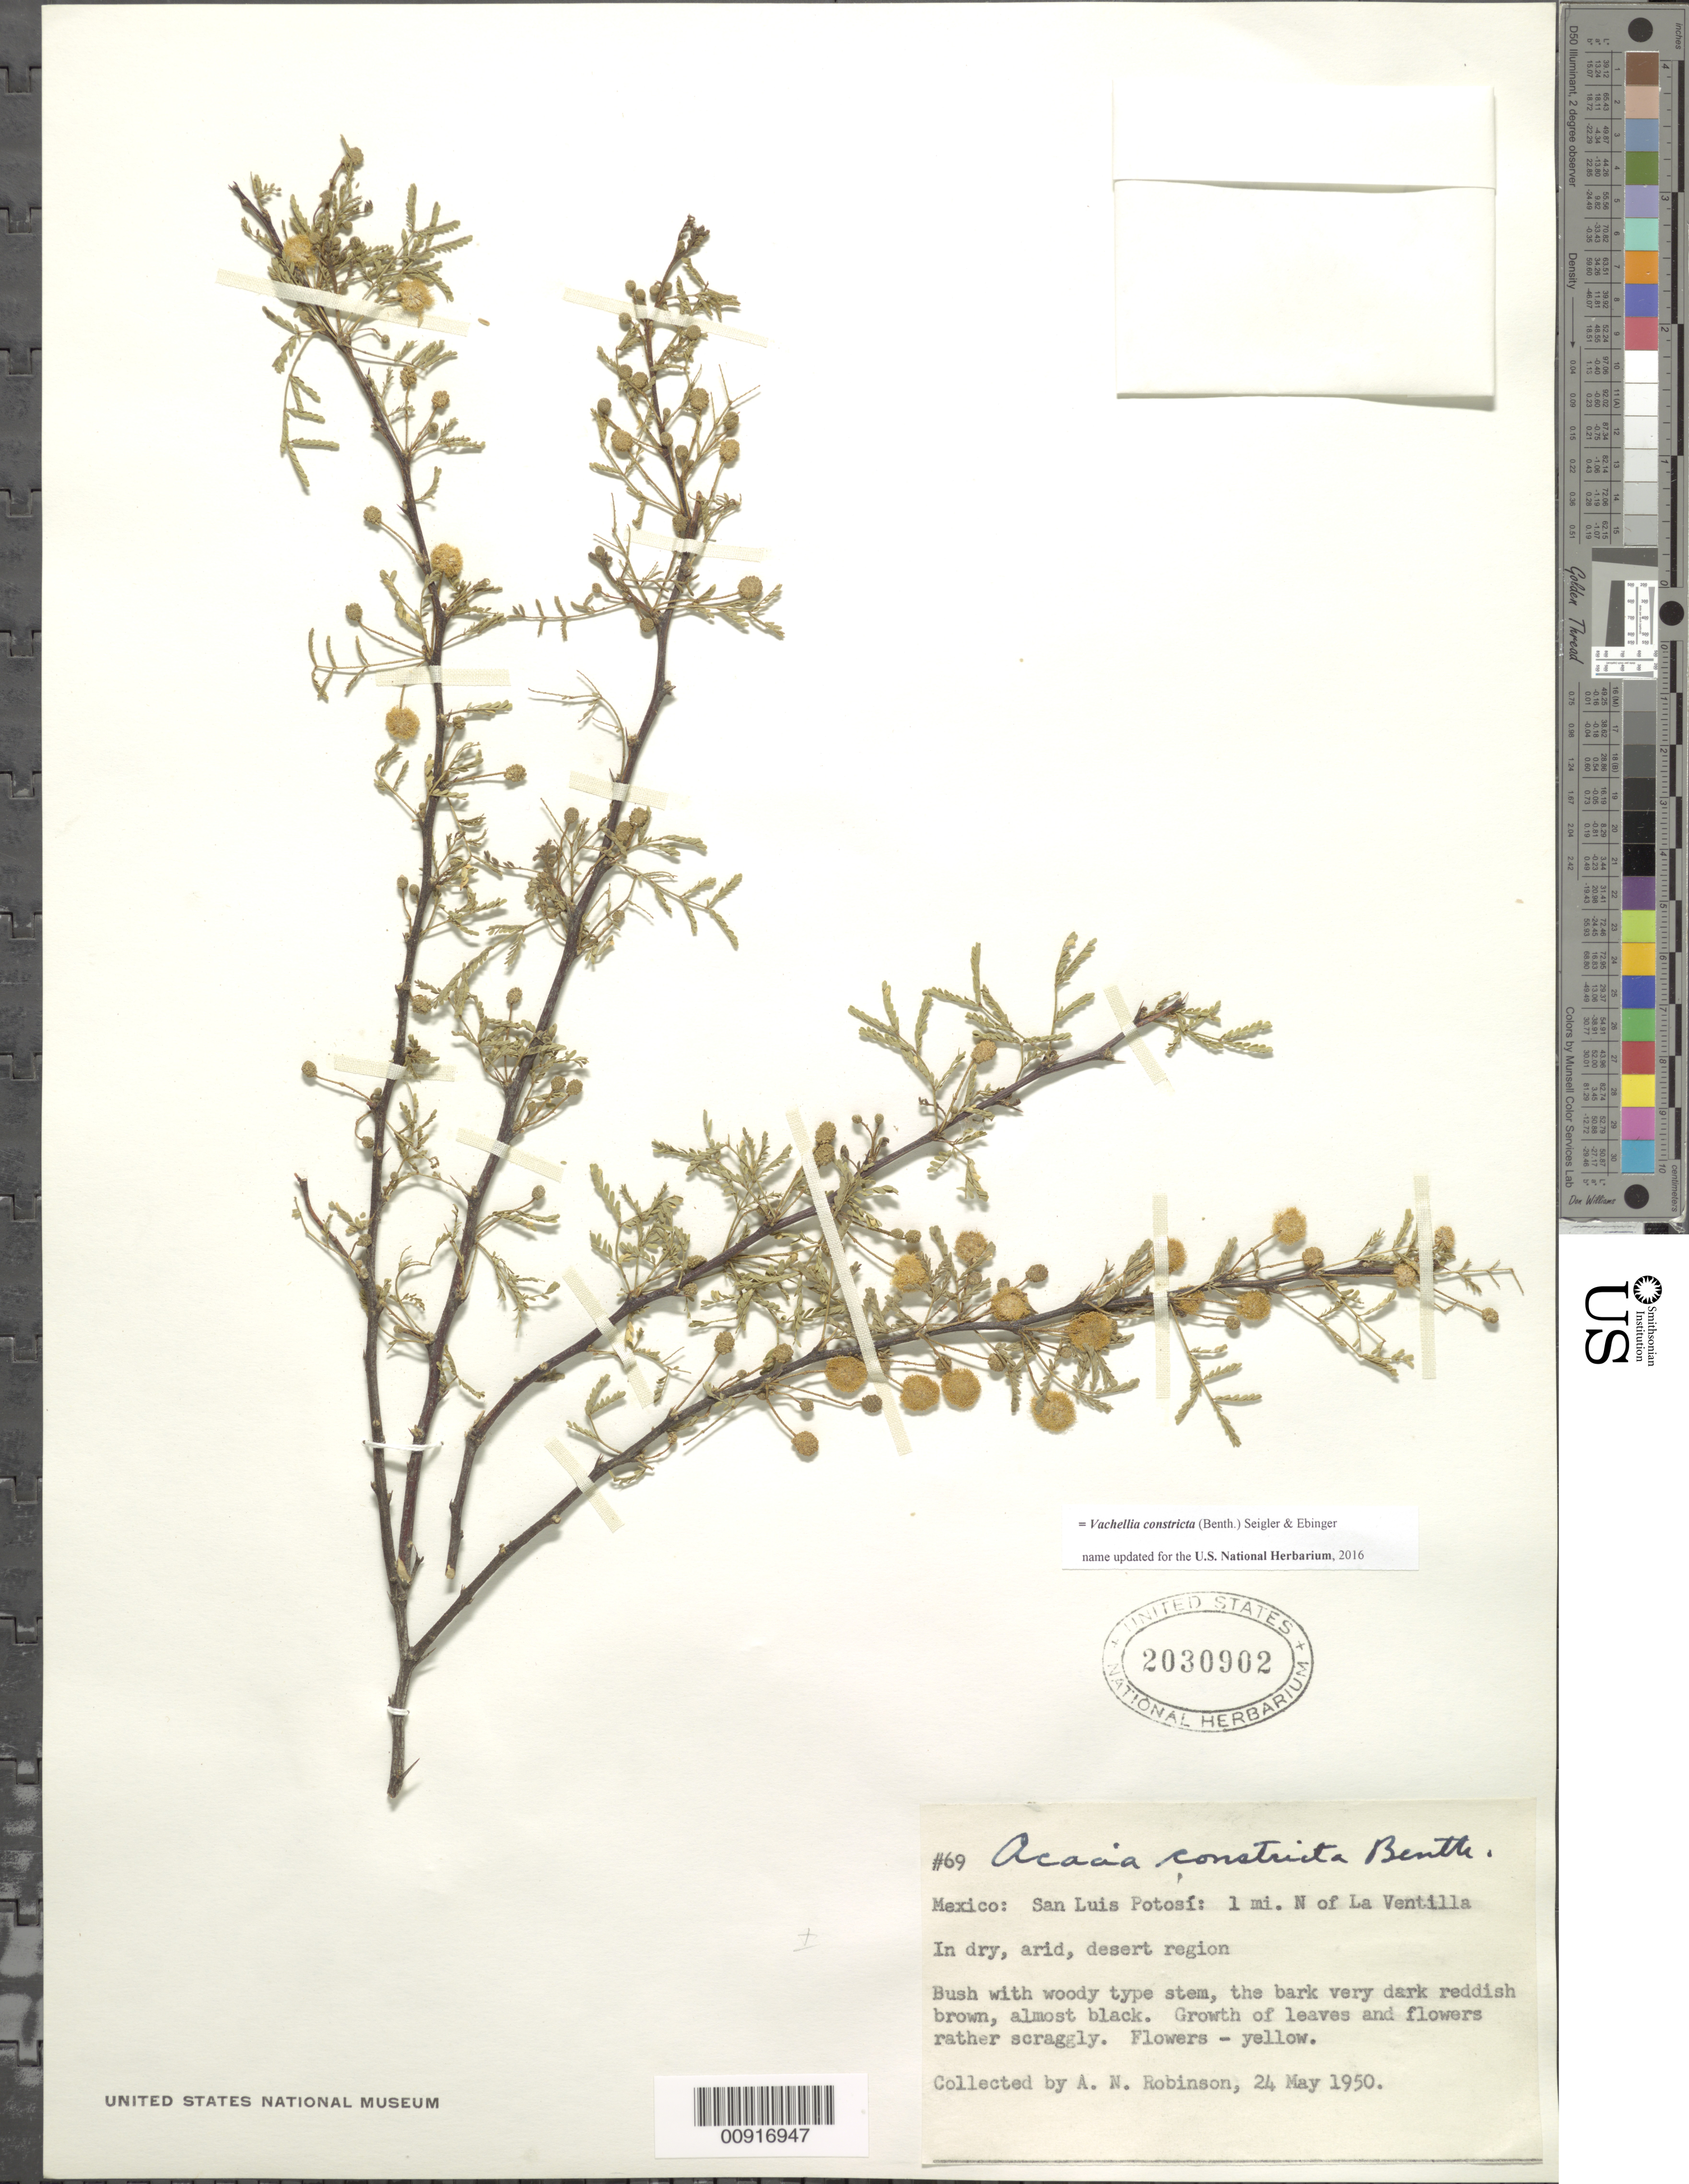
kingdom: Plantae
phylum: Tracheophyta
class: Magnoliopsida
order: Fabales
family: Fabaceae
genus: Vachellia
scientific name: Vachellia constricta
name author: (Benth.) Seigler & Ebinger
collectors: A. N. Robinson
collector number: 69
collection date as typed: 24 May 1950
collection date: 1950-05-24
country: Mexico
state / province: San Luis Potosí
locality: San Luis Potosí: 1 mi. N of La Ventilla.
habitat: In dry, arid, desert region.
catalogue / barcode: US 2030902